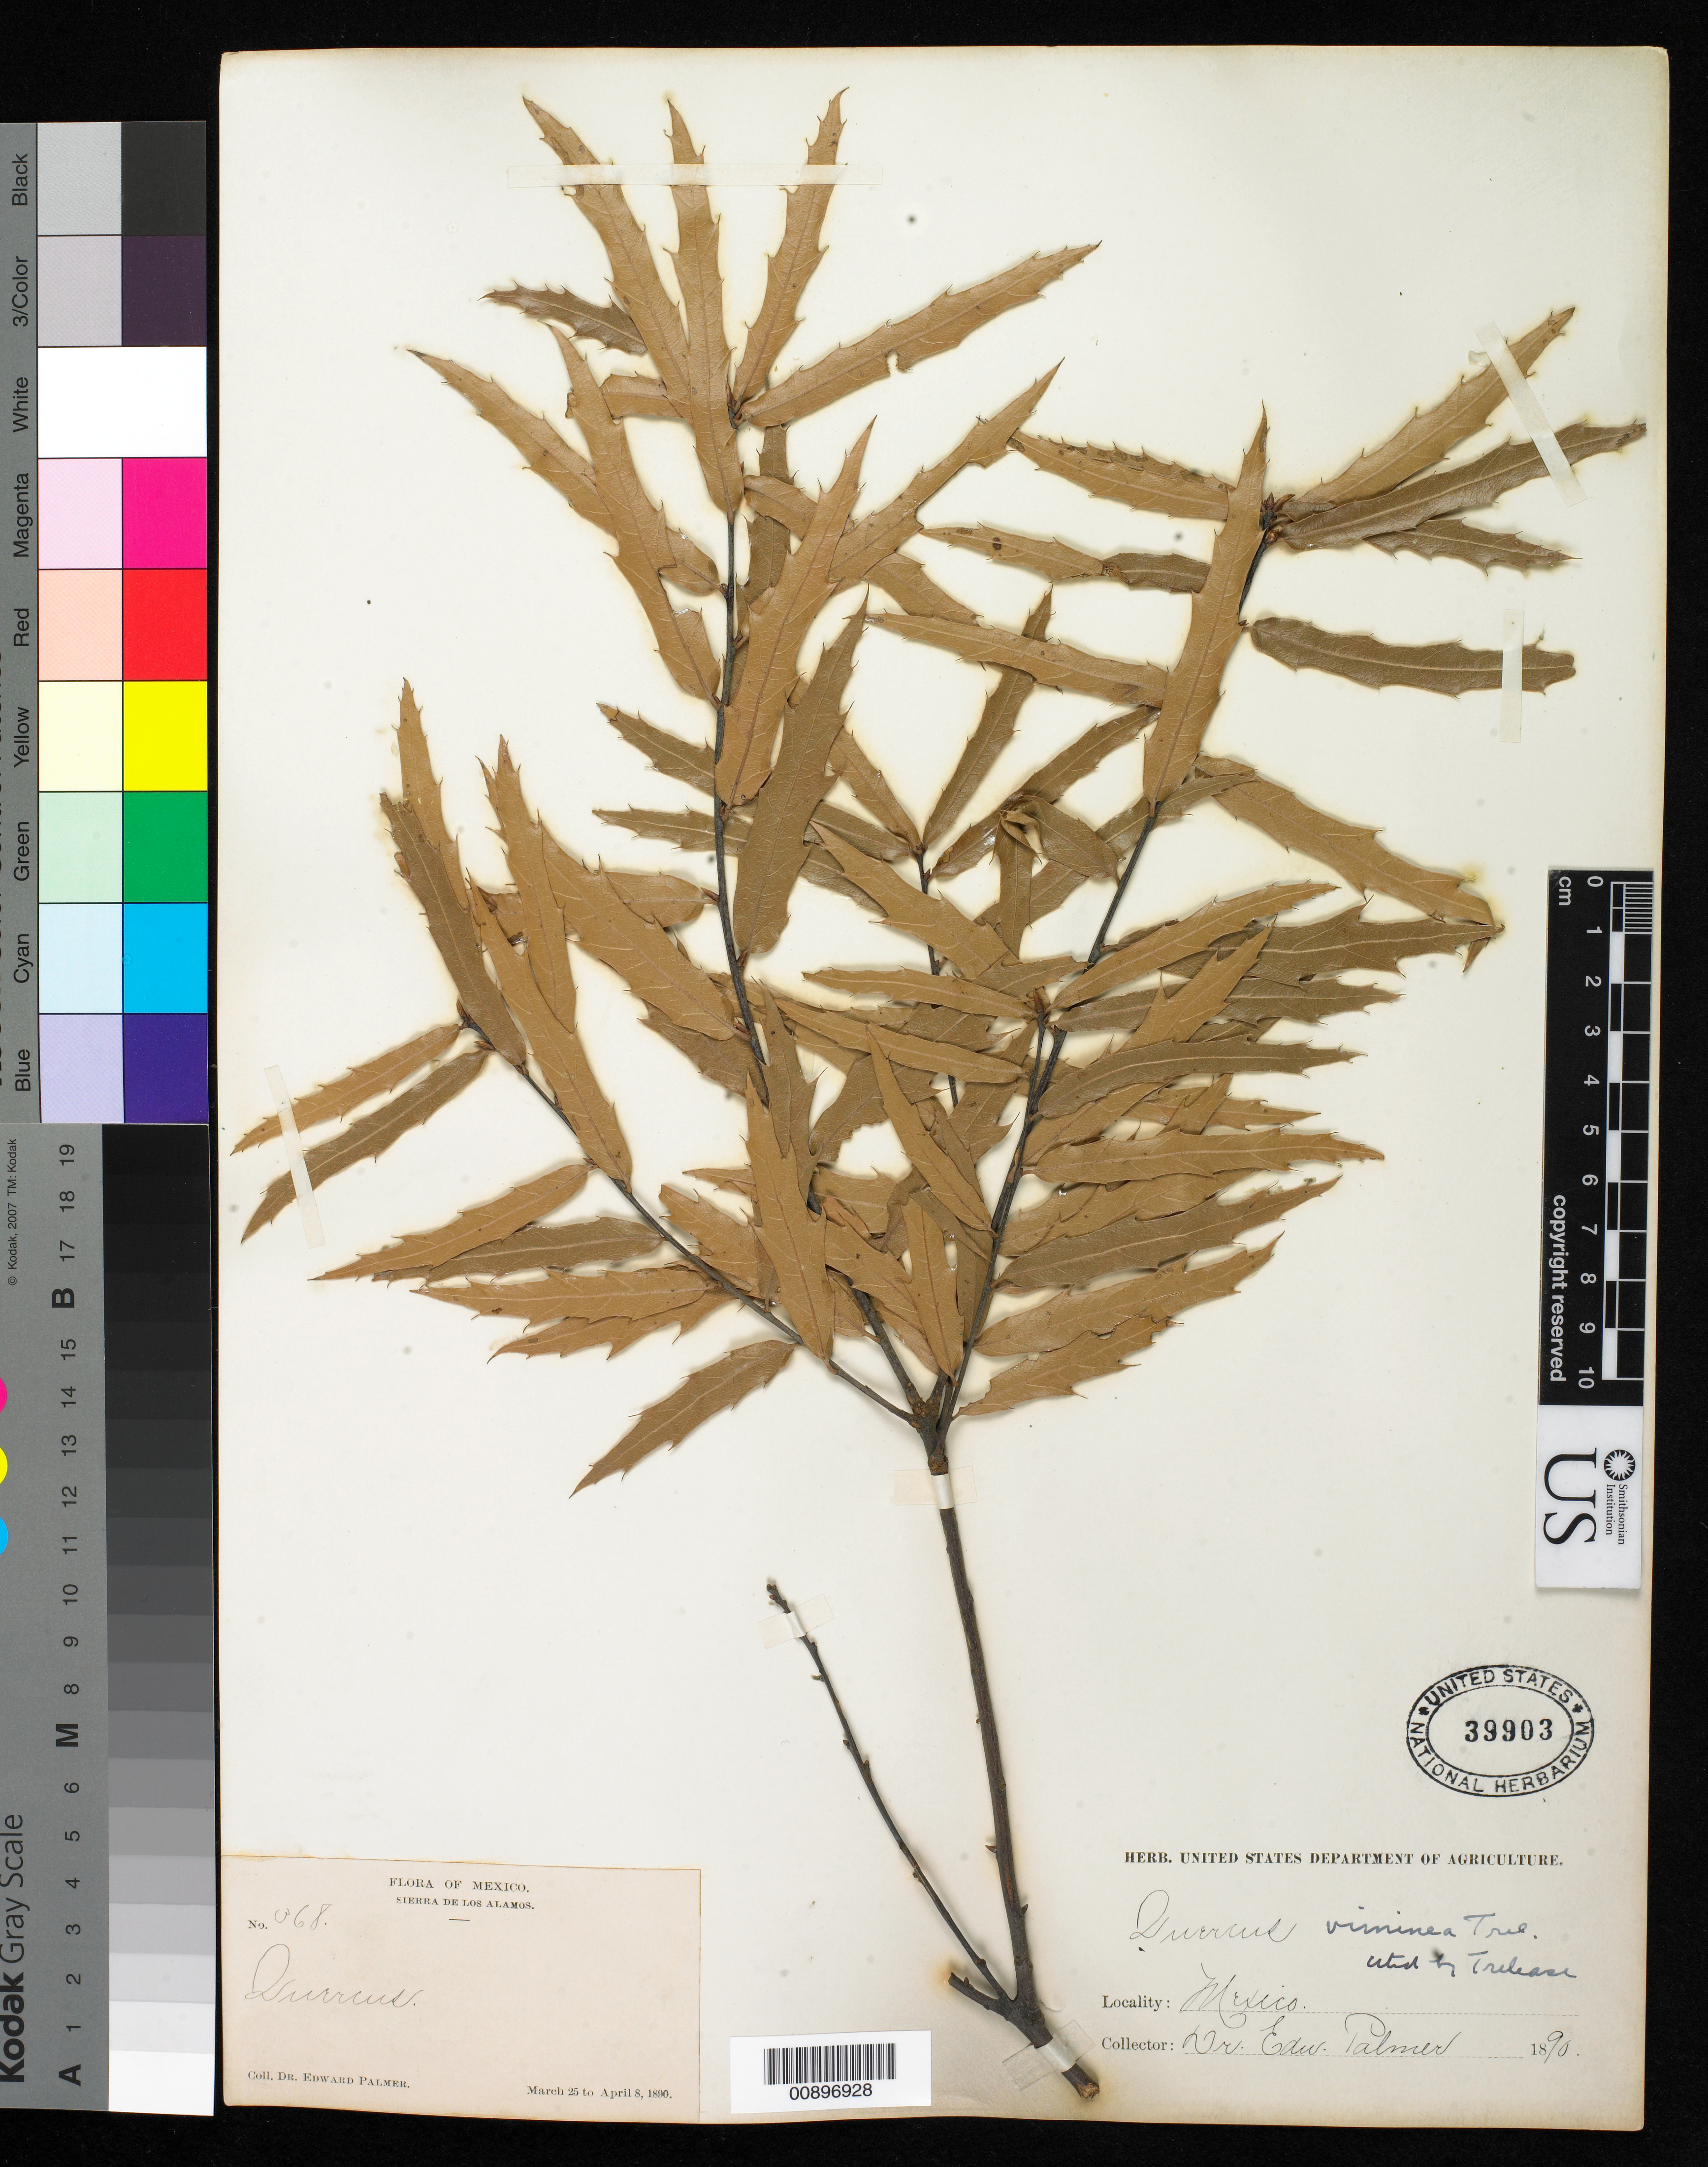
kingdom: Plantae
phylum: Tracheophyta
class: Magnoliopsida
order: Fagales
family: Fagaceae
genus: Quercus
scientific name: Quercus viminea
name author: Trel.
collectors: E. Palmer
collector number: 368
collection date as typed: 25 Mar 1890 to 08 Apr 1890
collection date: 1890-03-25/1890-04-08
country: Mexico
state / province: Sonora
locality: Sierra de los Alamos, Sonora.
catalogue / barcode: US 39903